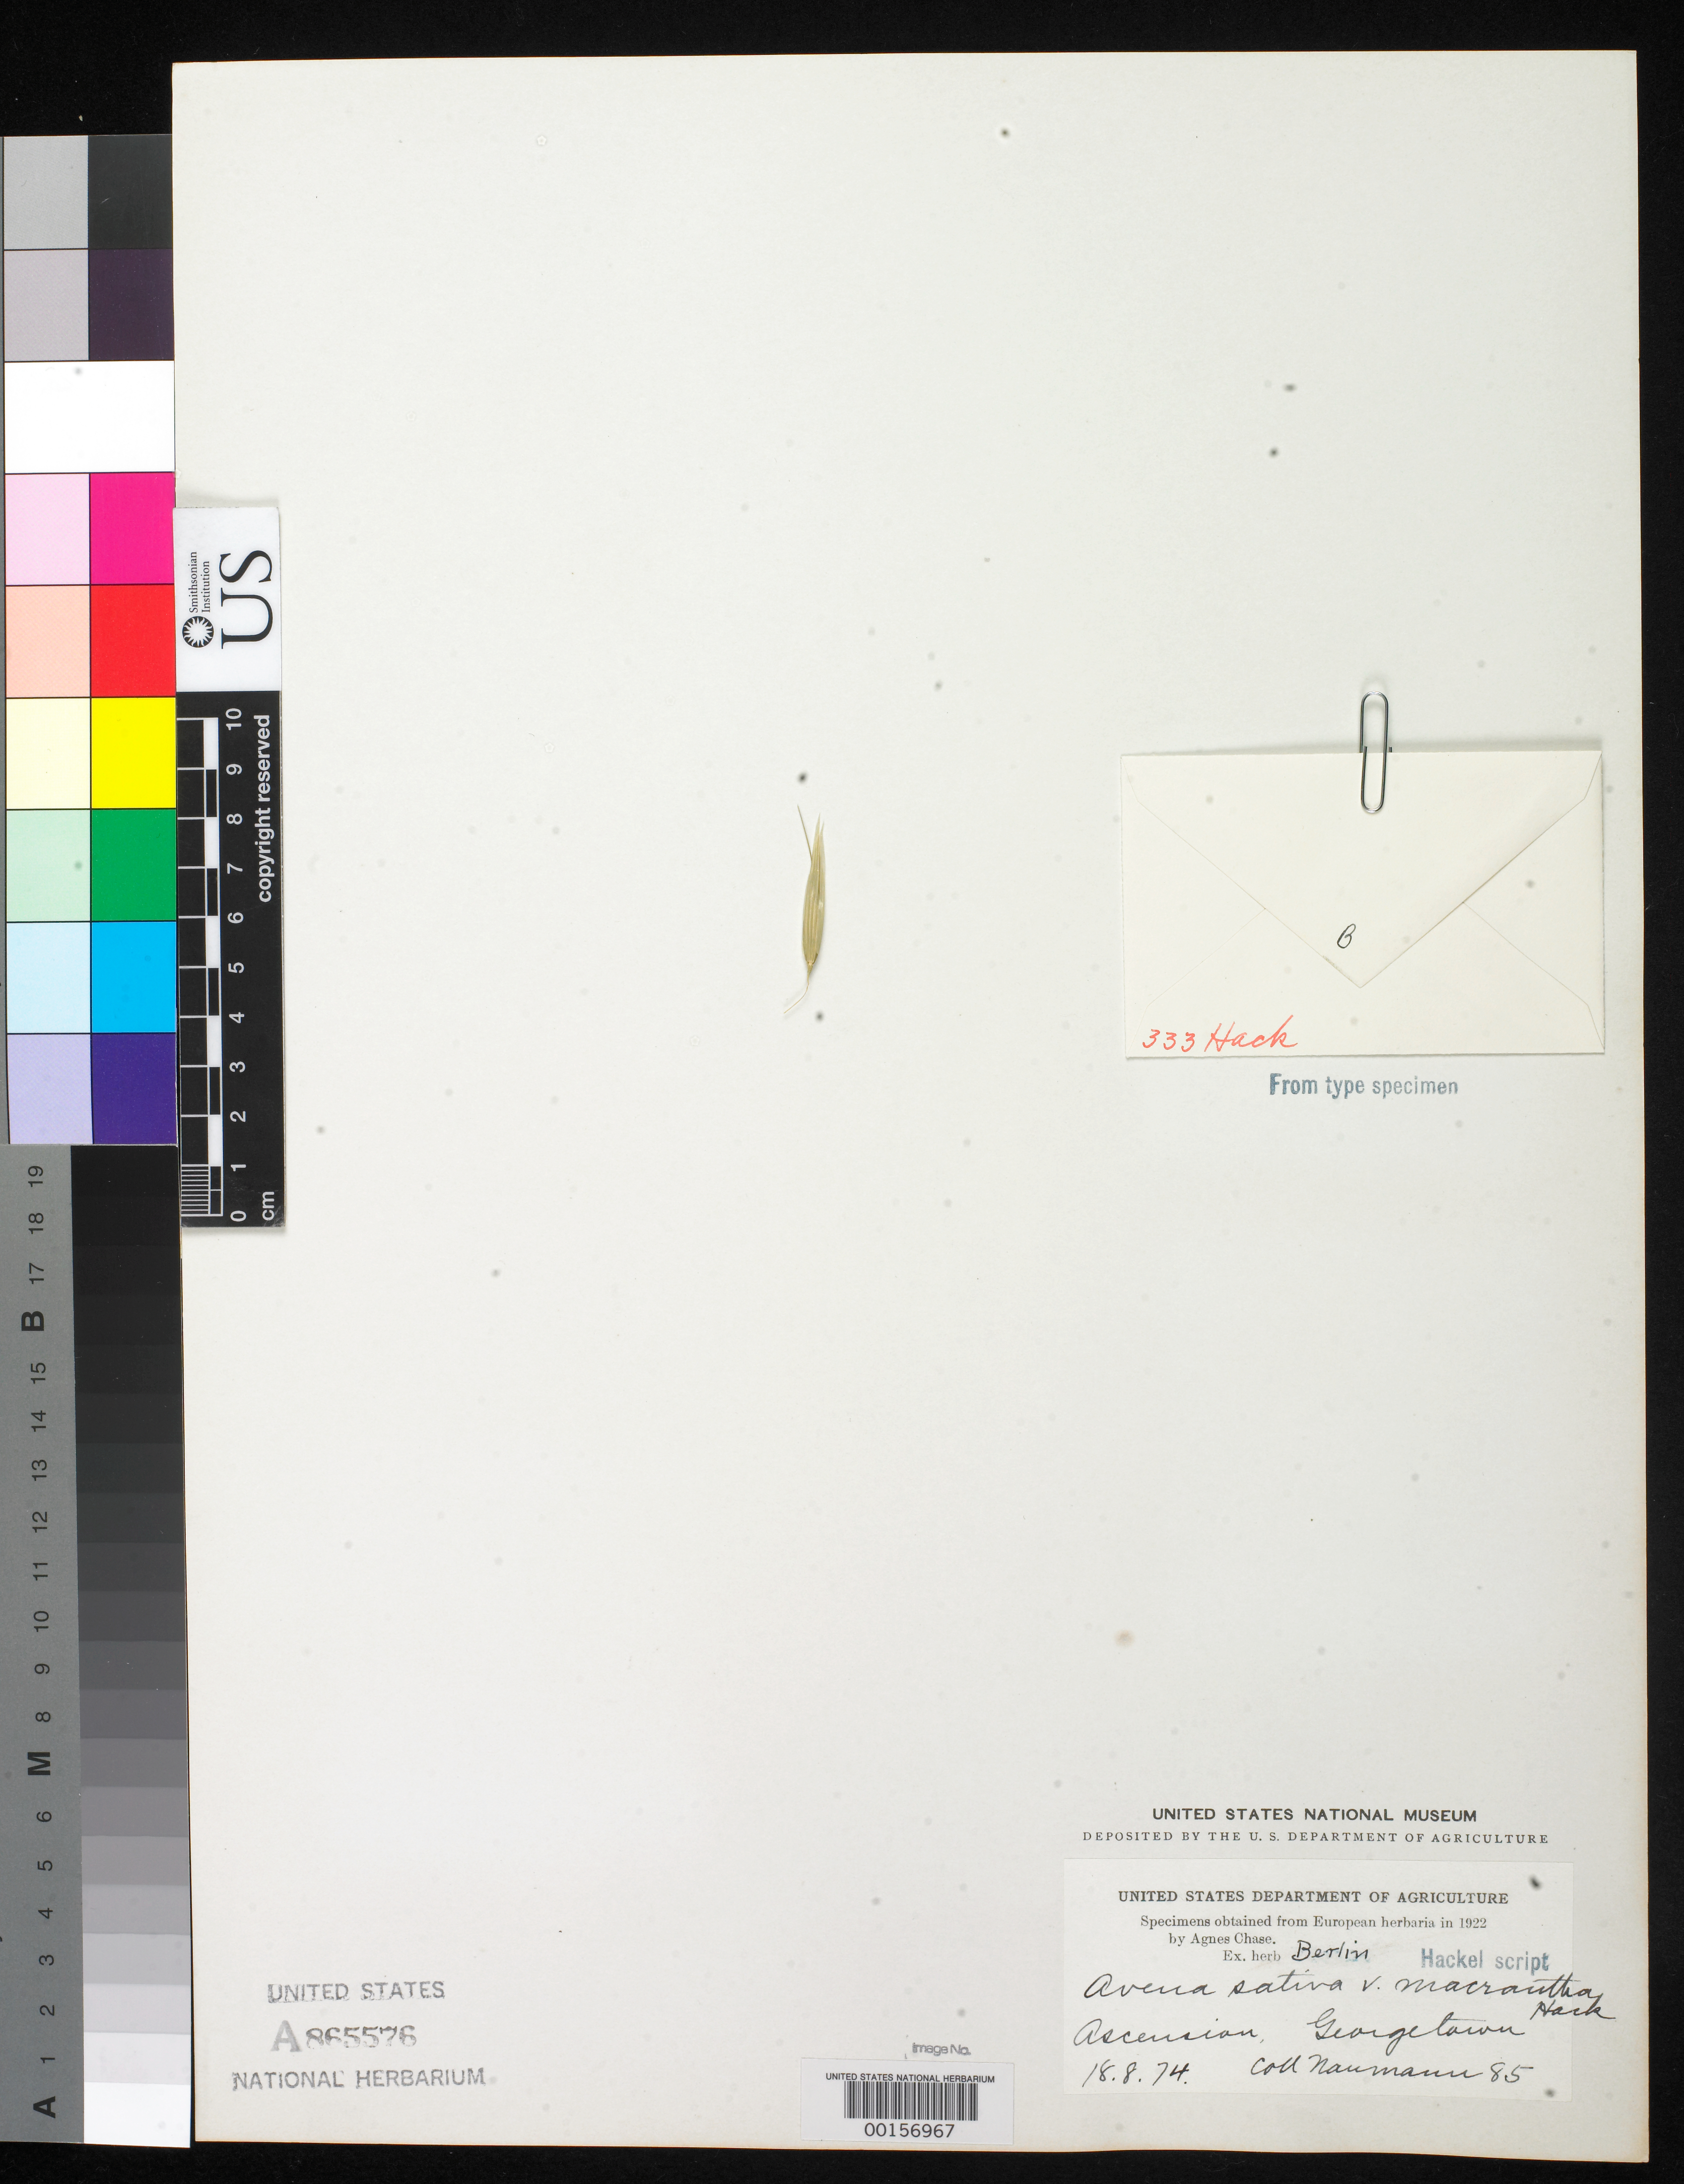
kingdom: Plantae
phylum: Tracheophyta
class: Liliopsida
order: Poales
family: Poaceae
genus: Avena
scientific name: Avena sativa var. macrantha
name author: Hack.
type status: Type Fragment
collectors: J. H. Neumann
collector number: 85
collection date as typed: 18 --- 1874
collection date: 1874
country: St. Helena Islands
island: Ascension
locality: Prope Georgetown.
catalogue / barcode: US 865576A